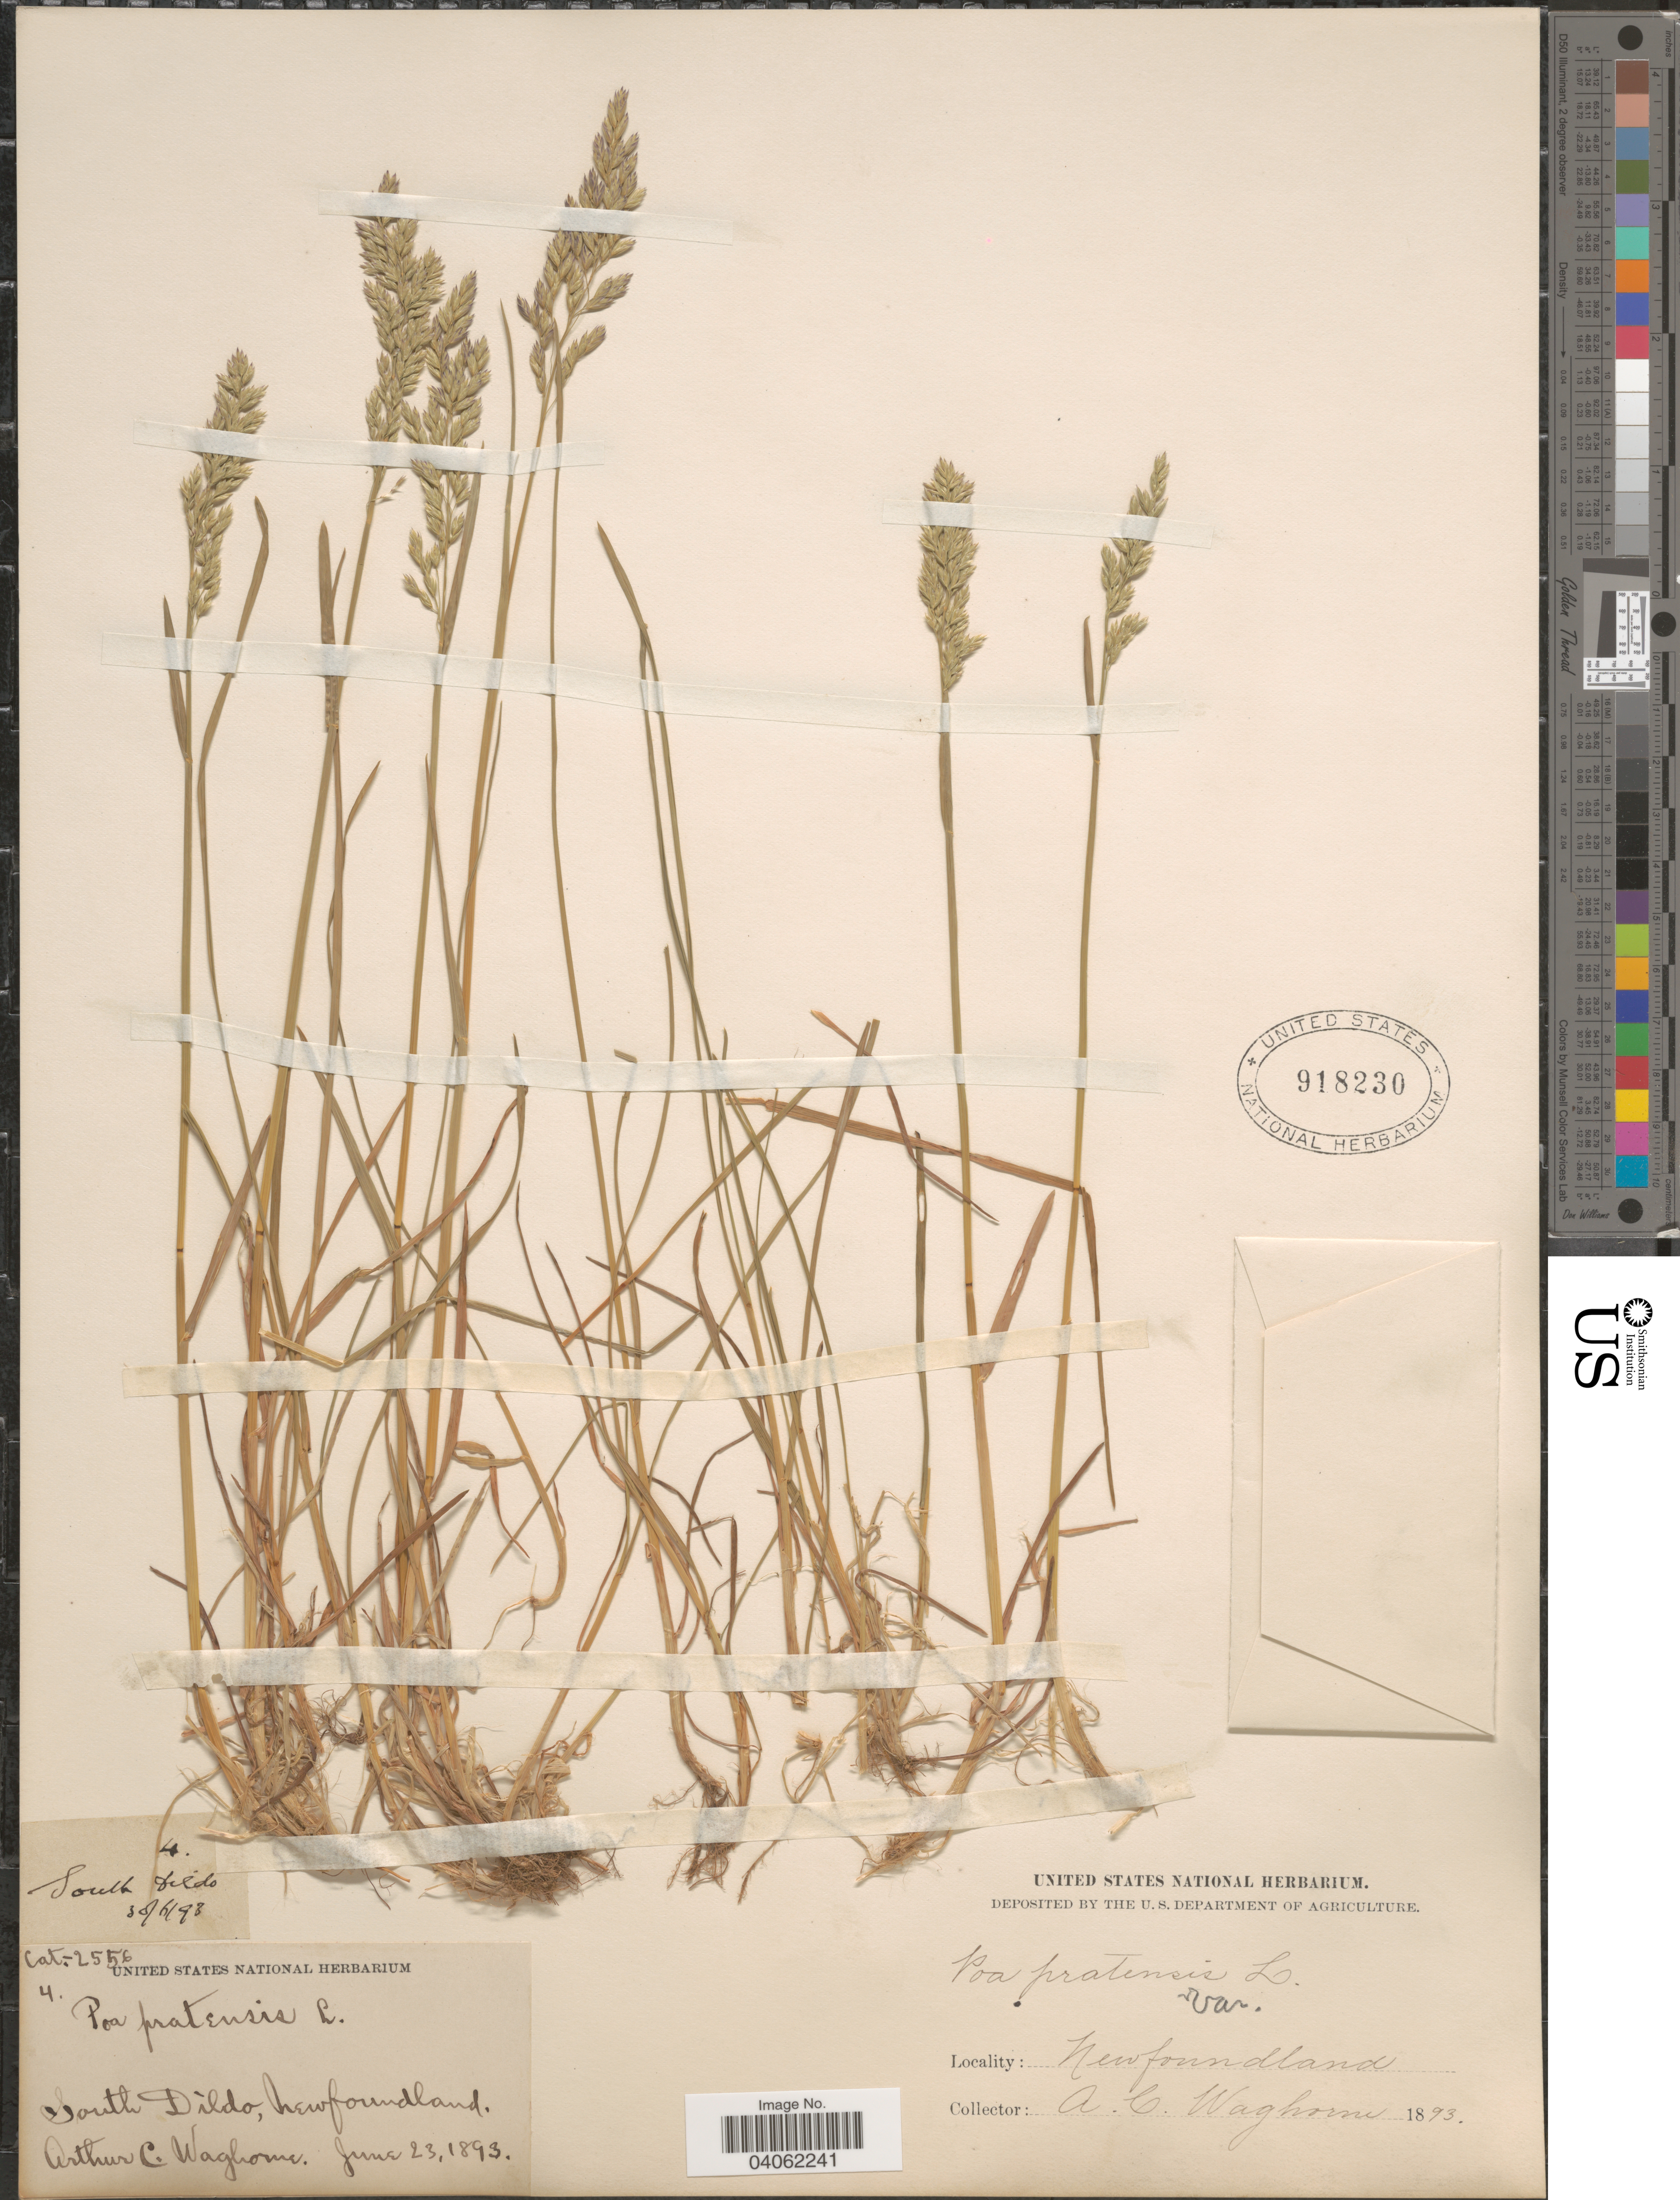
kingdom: Plantae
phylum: Tracheophyta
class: Liliopsida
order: Poales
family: Poaceae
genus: Poa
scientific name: Poa pratensis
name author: L.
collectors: A. Waghorne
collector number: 4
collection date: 1893-06-23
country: Canada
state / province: Newfoundland and Labrador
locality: South Dildo.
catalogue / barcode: US 918230